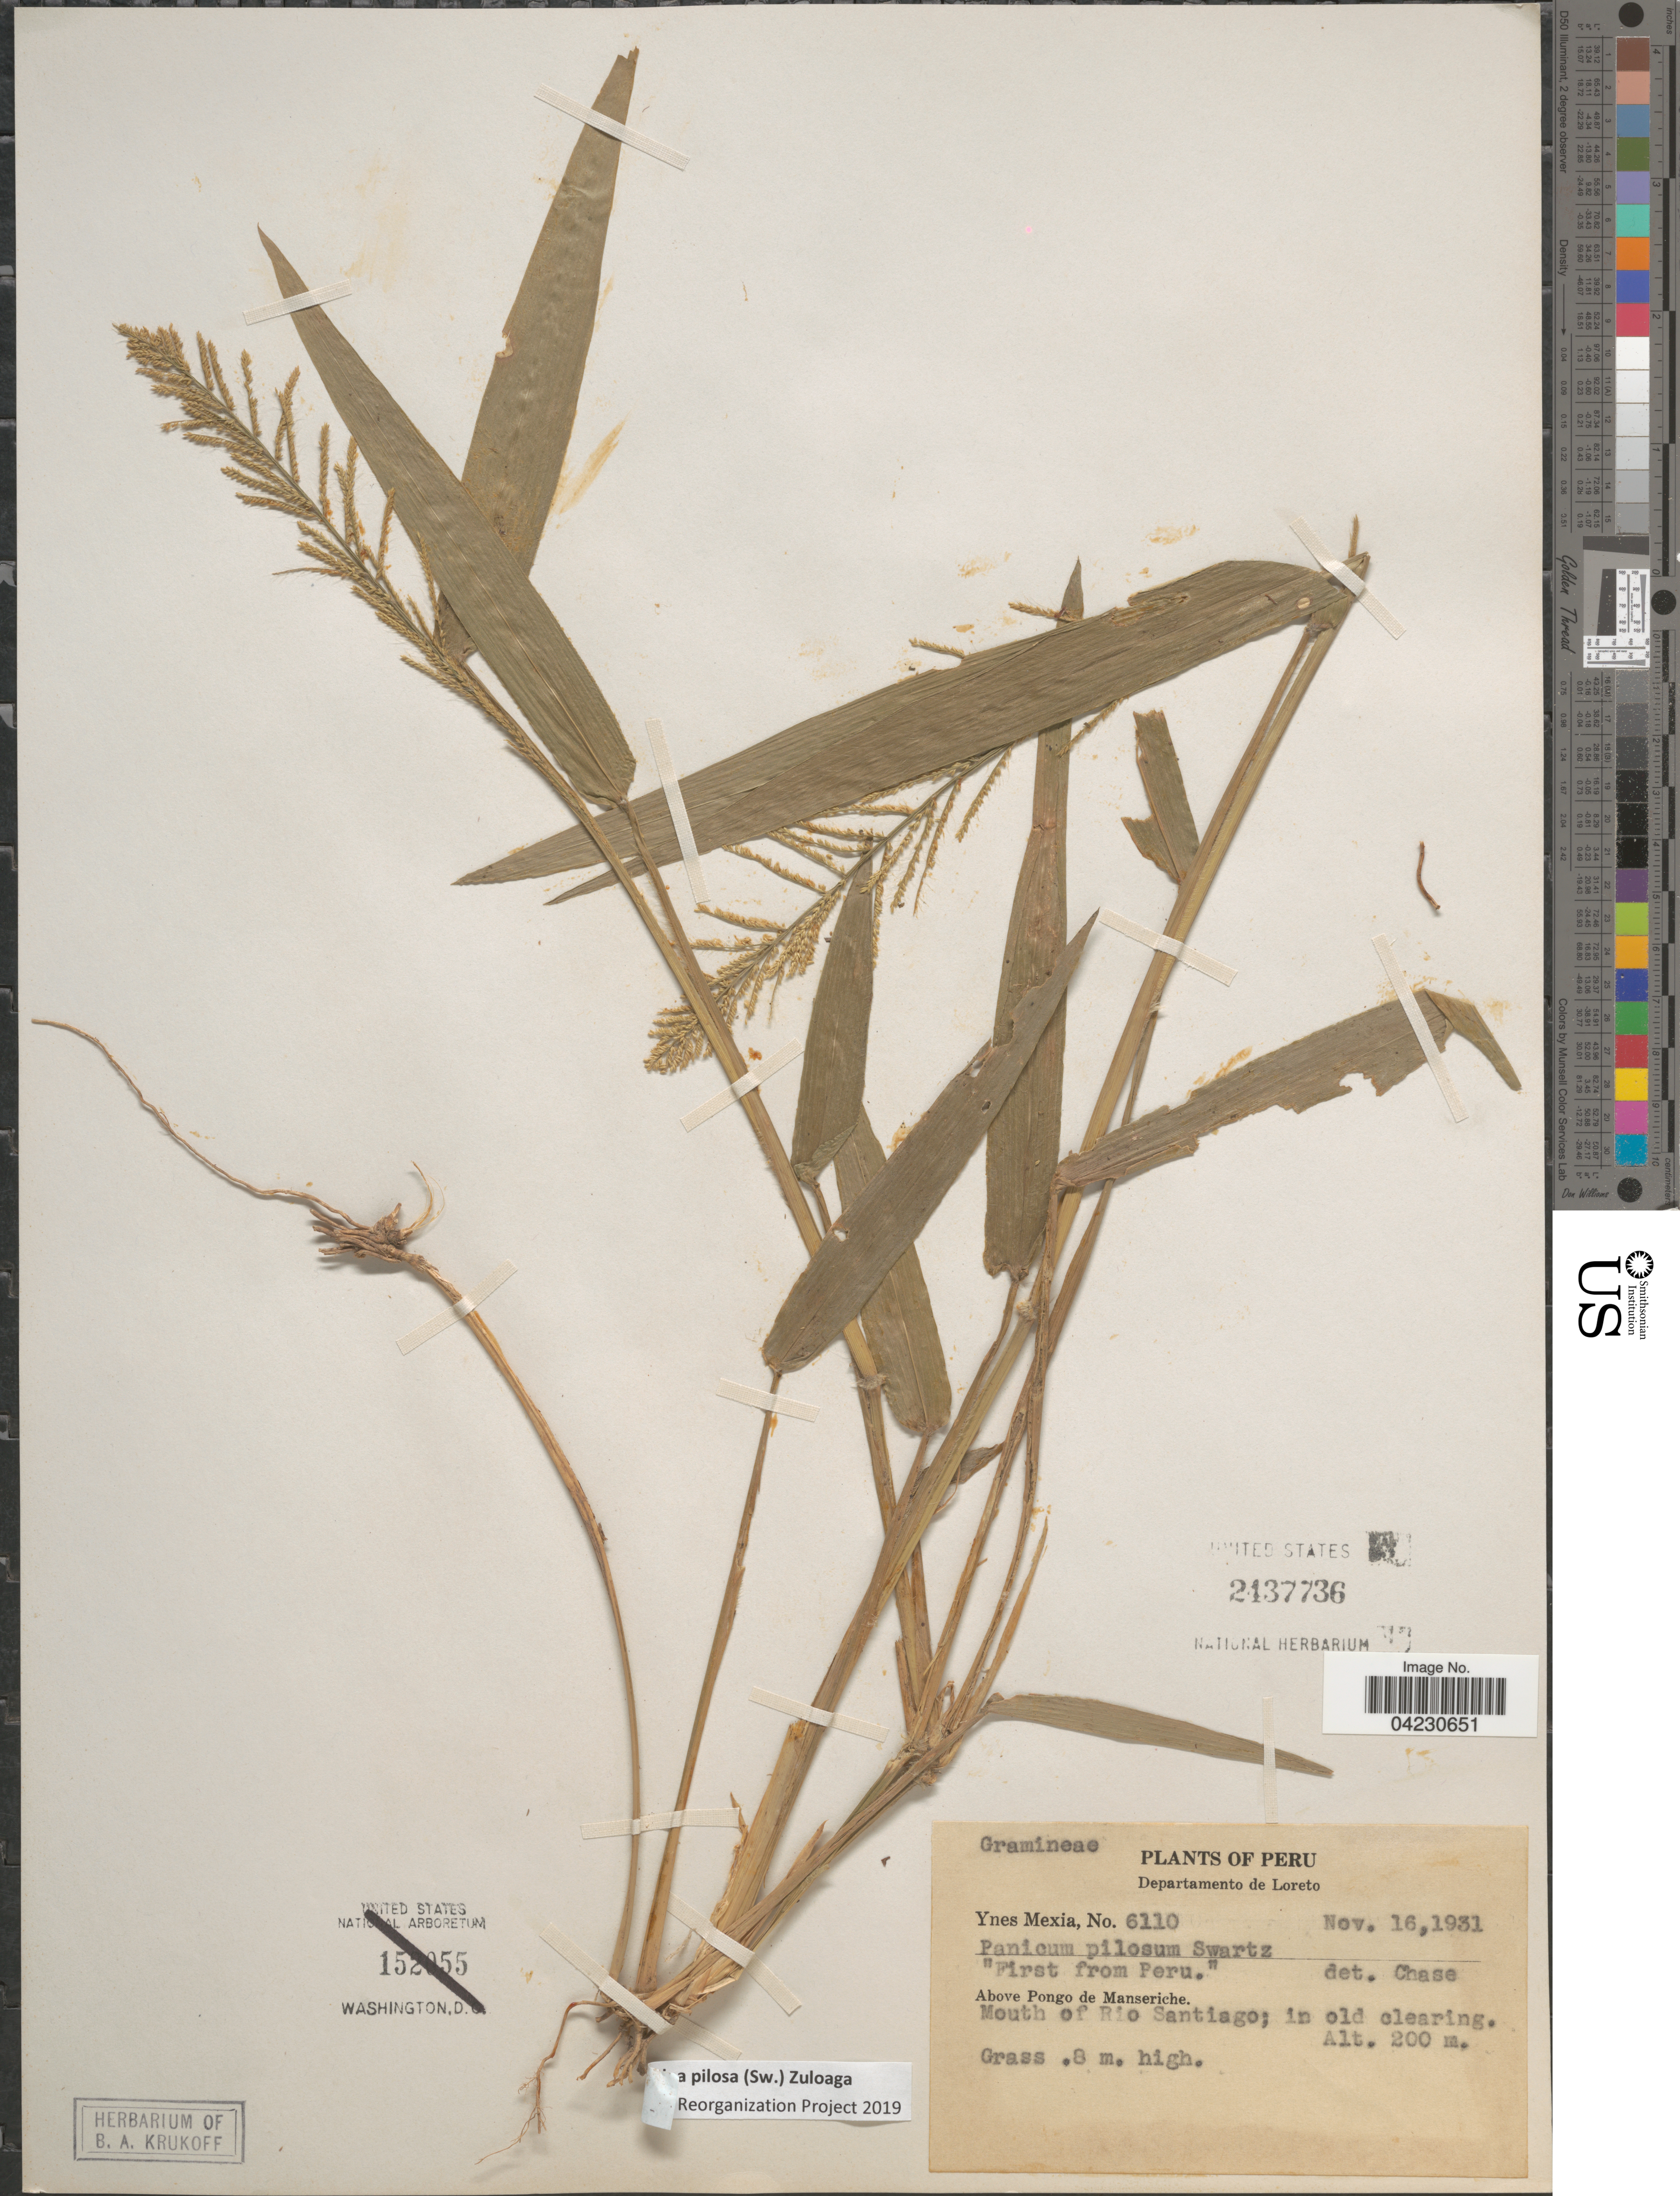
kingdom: Plantae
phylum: Tracheophyta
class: Liliopsida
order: Poales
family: Poaceae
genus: Rugoloa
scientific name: Rugoloa pilosa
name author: (Sw.) Zuloaga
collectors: Y. Mexia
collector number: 6110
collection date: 1931-11-16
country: Peru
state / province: Loreto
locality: Departamento de Loreto. Above Pongo de Manseriche. Mouth of Rio Santiago.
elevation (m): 200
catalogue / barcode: US 2437736